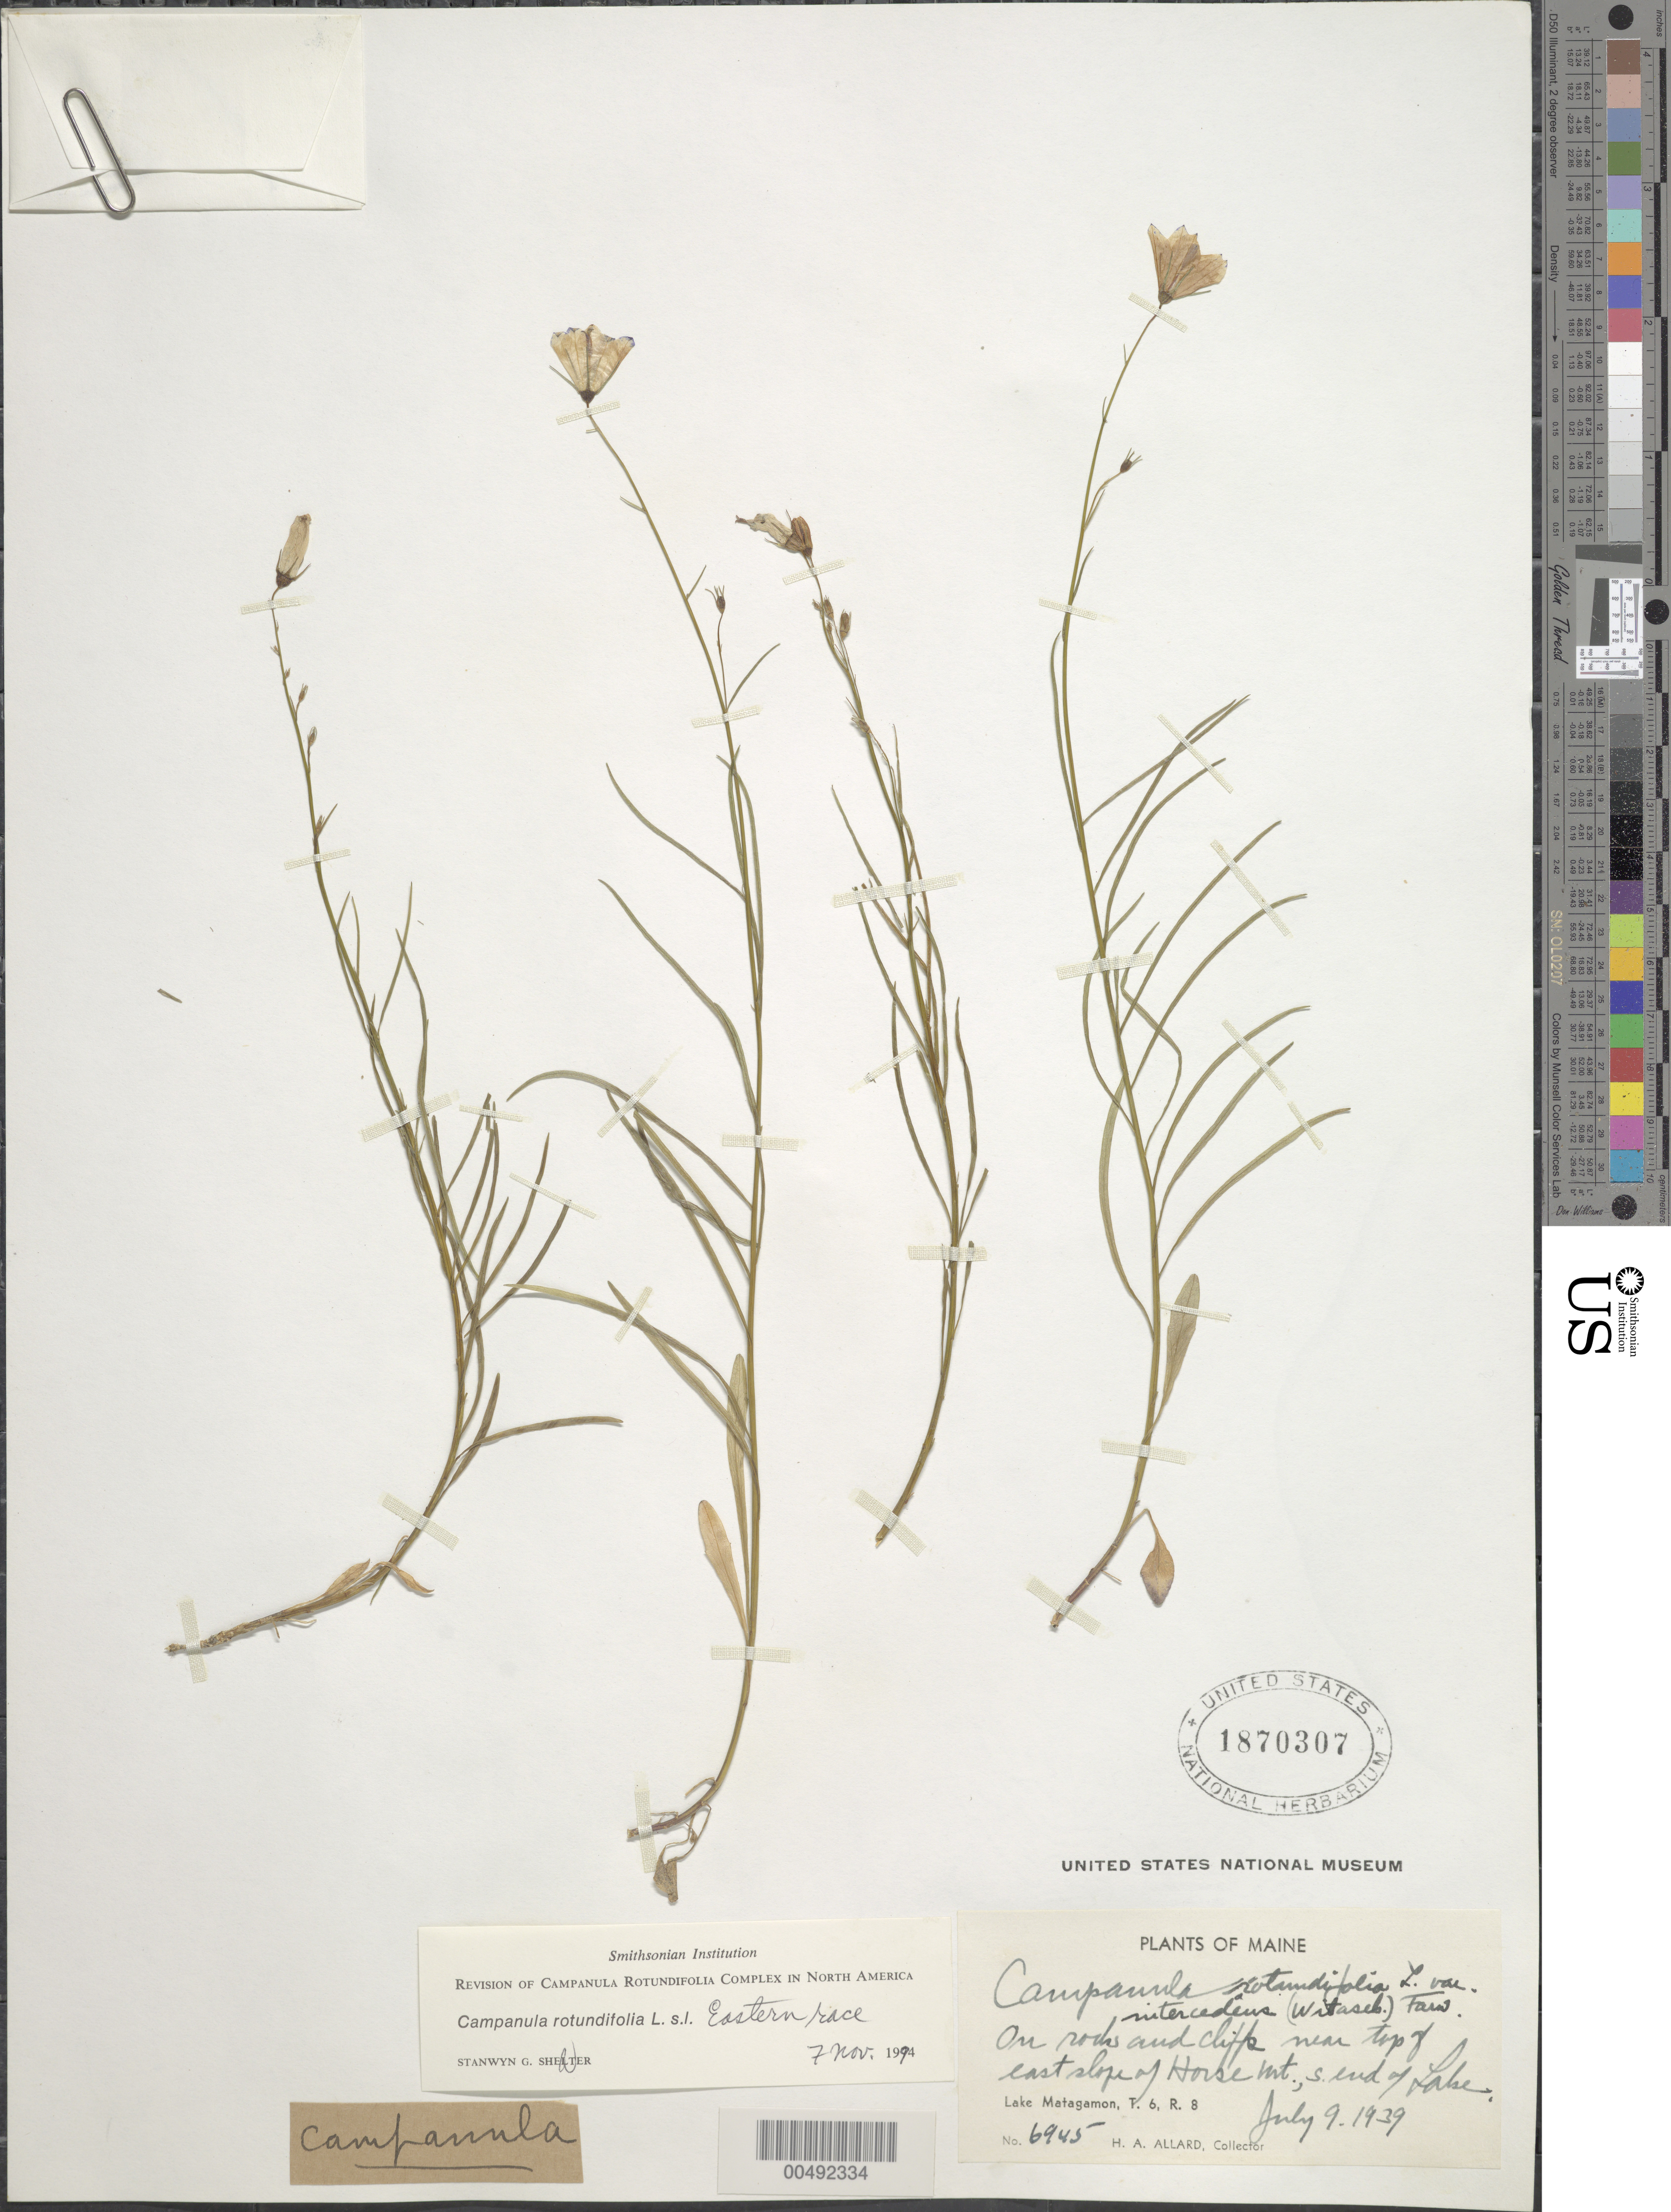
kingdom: Plantae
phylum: Tracheophyta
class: Magnoliopsida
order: Asterales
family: Campanulaceae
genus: Campanula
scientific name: Campanula rotundifolia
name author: L.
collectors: H. A. Allard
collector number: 6945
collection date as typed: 09 Jul 1939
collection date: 1939-07-09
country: United States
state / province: Maine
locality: Lake Matagamon, T. 6, R. 8, Horse Mountain, S end of Lake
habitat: on rocks and cliffs near top of east slope of mountain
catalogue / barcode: US 1870307